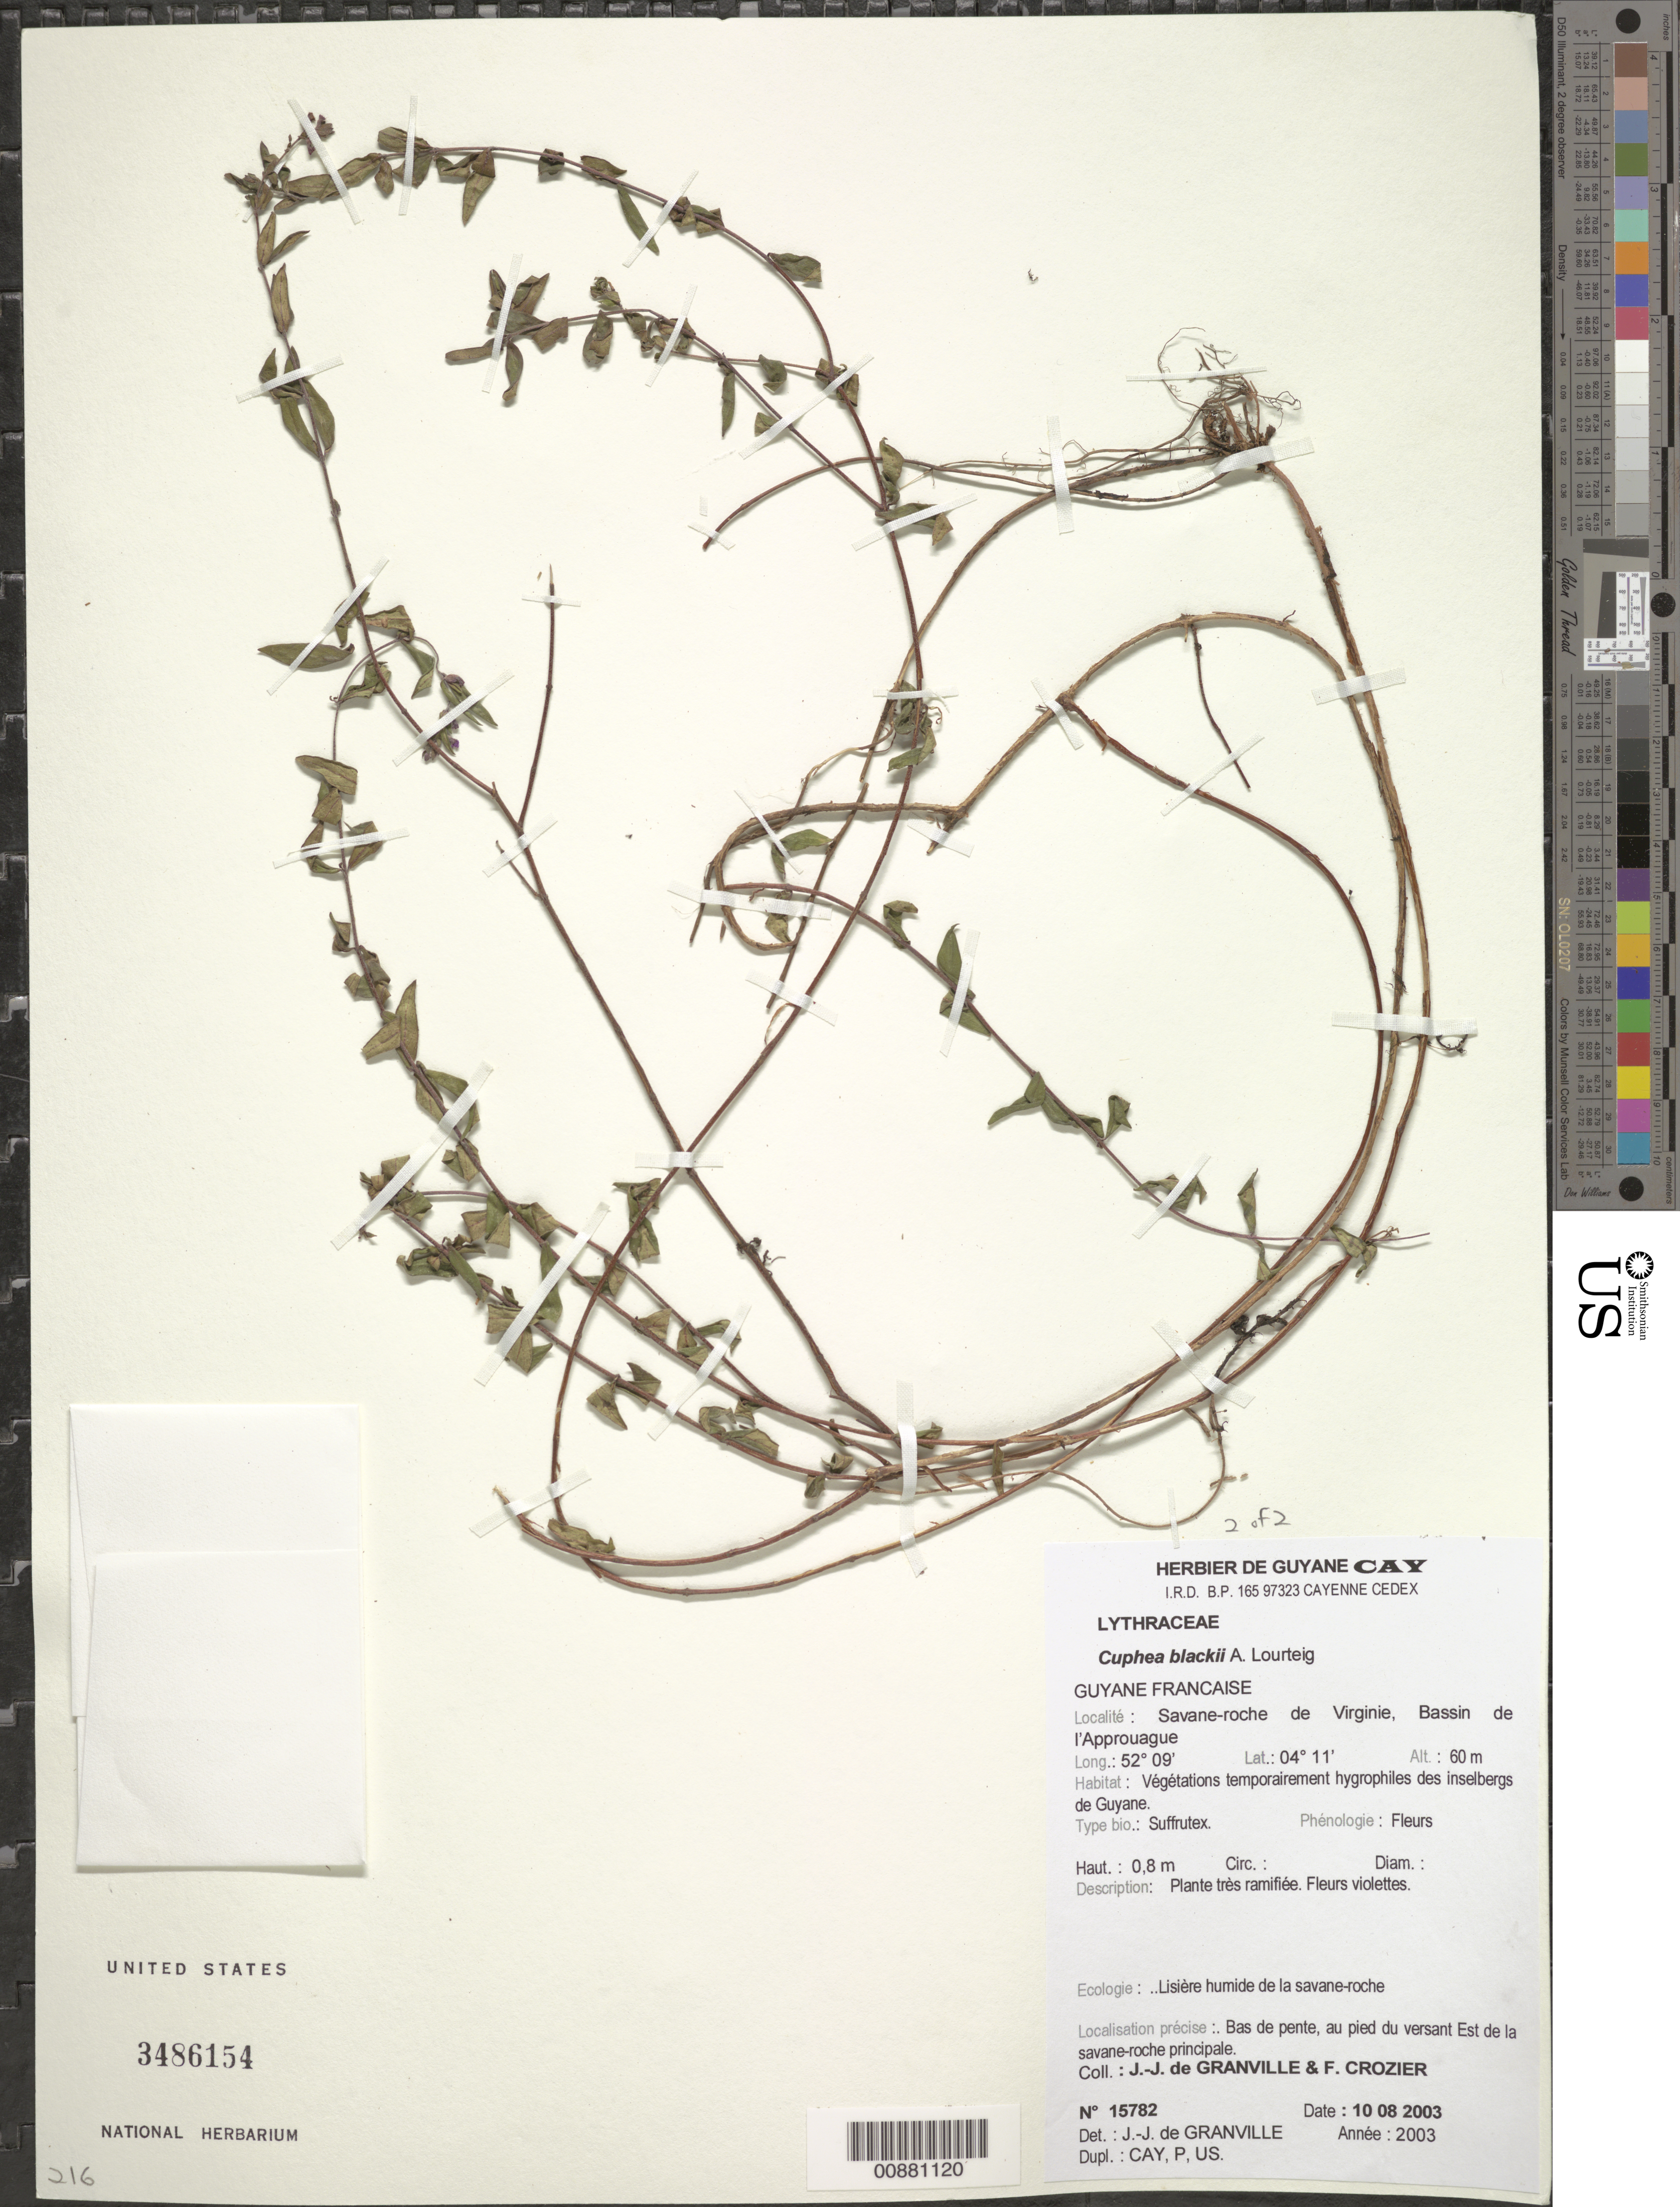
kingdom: Plantae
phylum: Tracheophyta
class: Magnoliopsida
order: Myrtales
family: Lythraceae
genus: Cuphea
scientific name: Cuphea blackii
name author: Lourteig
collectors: J.-J. de Granville & F. Crozier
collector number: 15782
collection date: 2003-08-10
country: French Guiana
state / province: Cayenne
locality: Savane-roche de Virginie, Bassin de l'Approuague. Inselbergs de Guyane. Bas de pente, au pied du versant Est de la savane-roche principale.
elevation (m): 60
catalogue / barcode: US 3486154